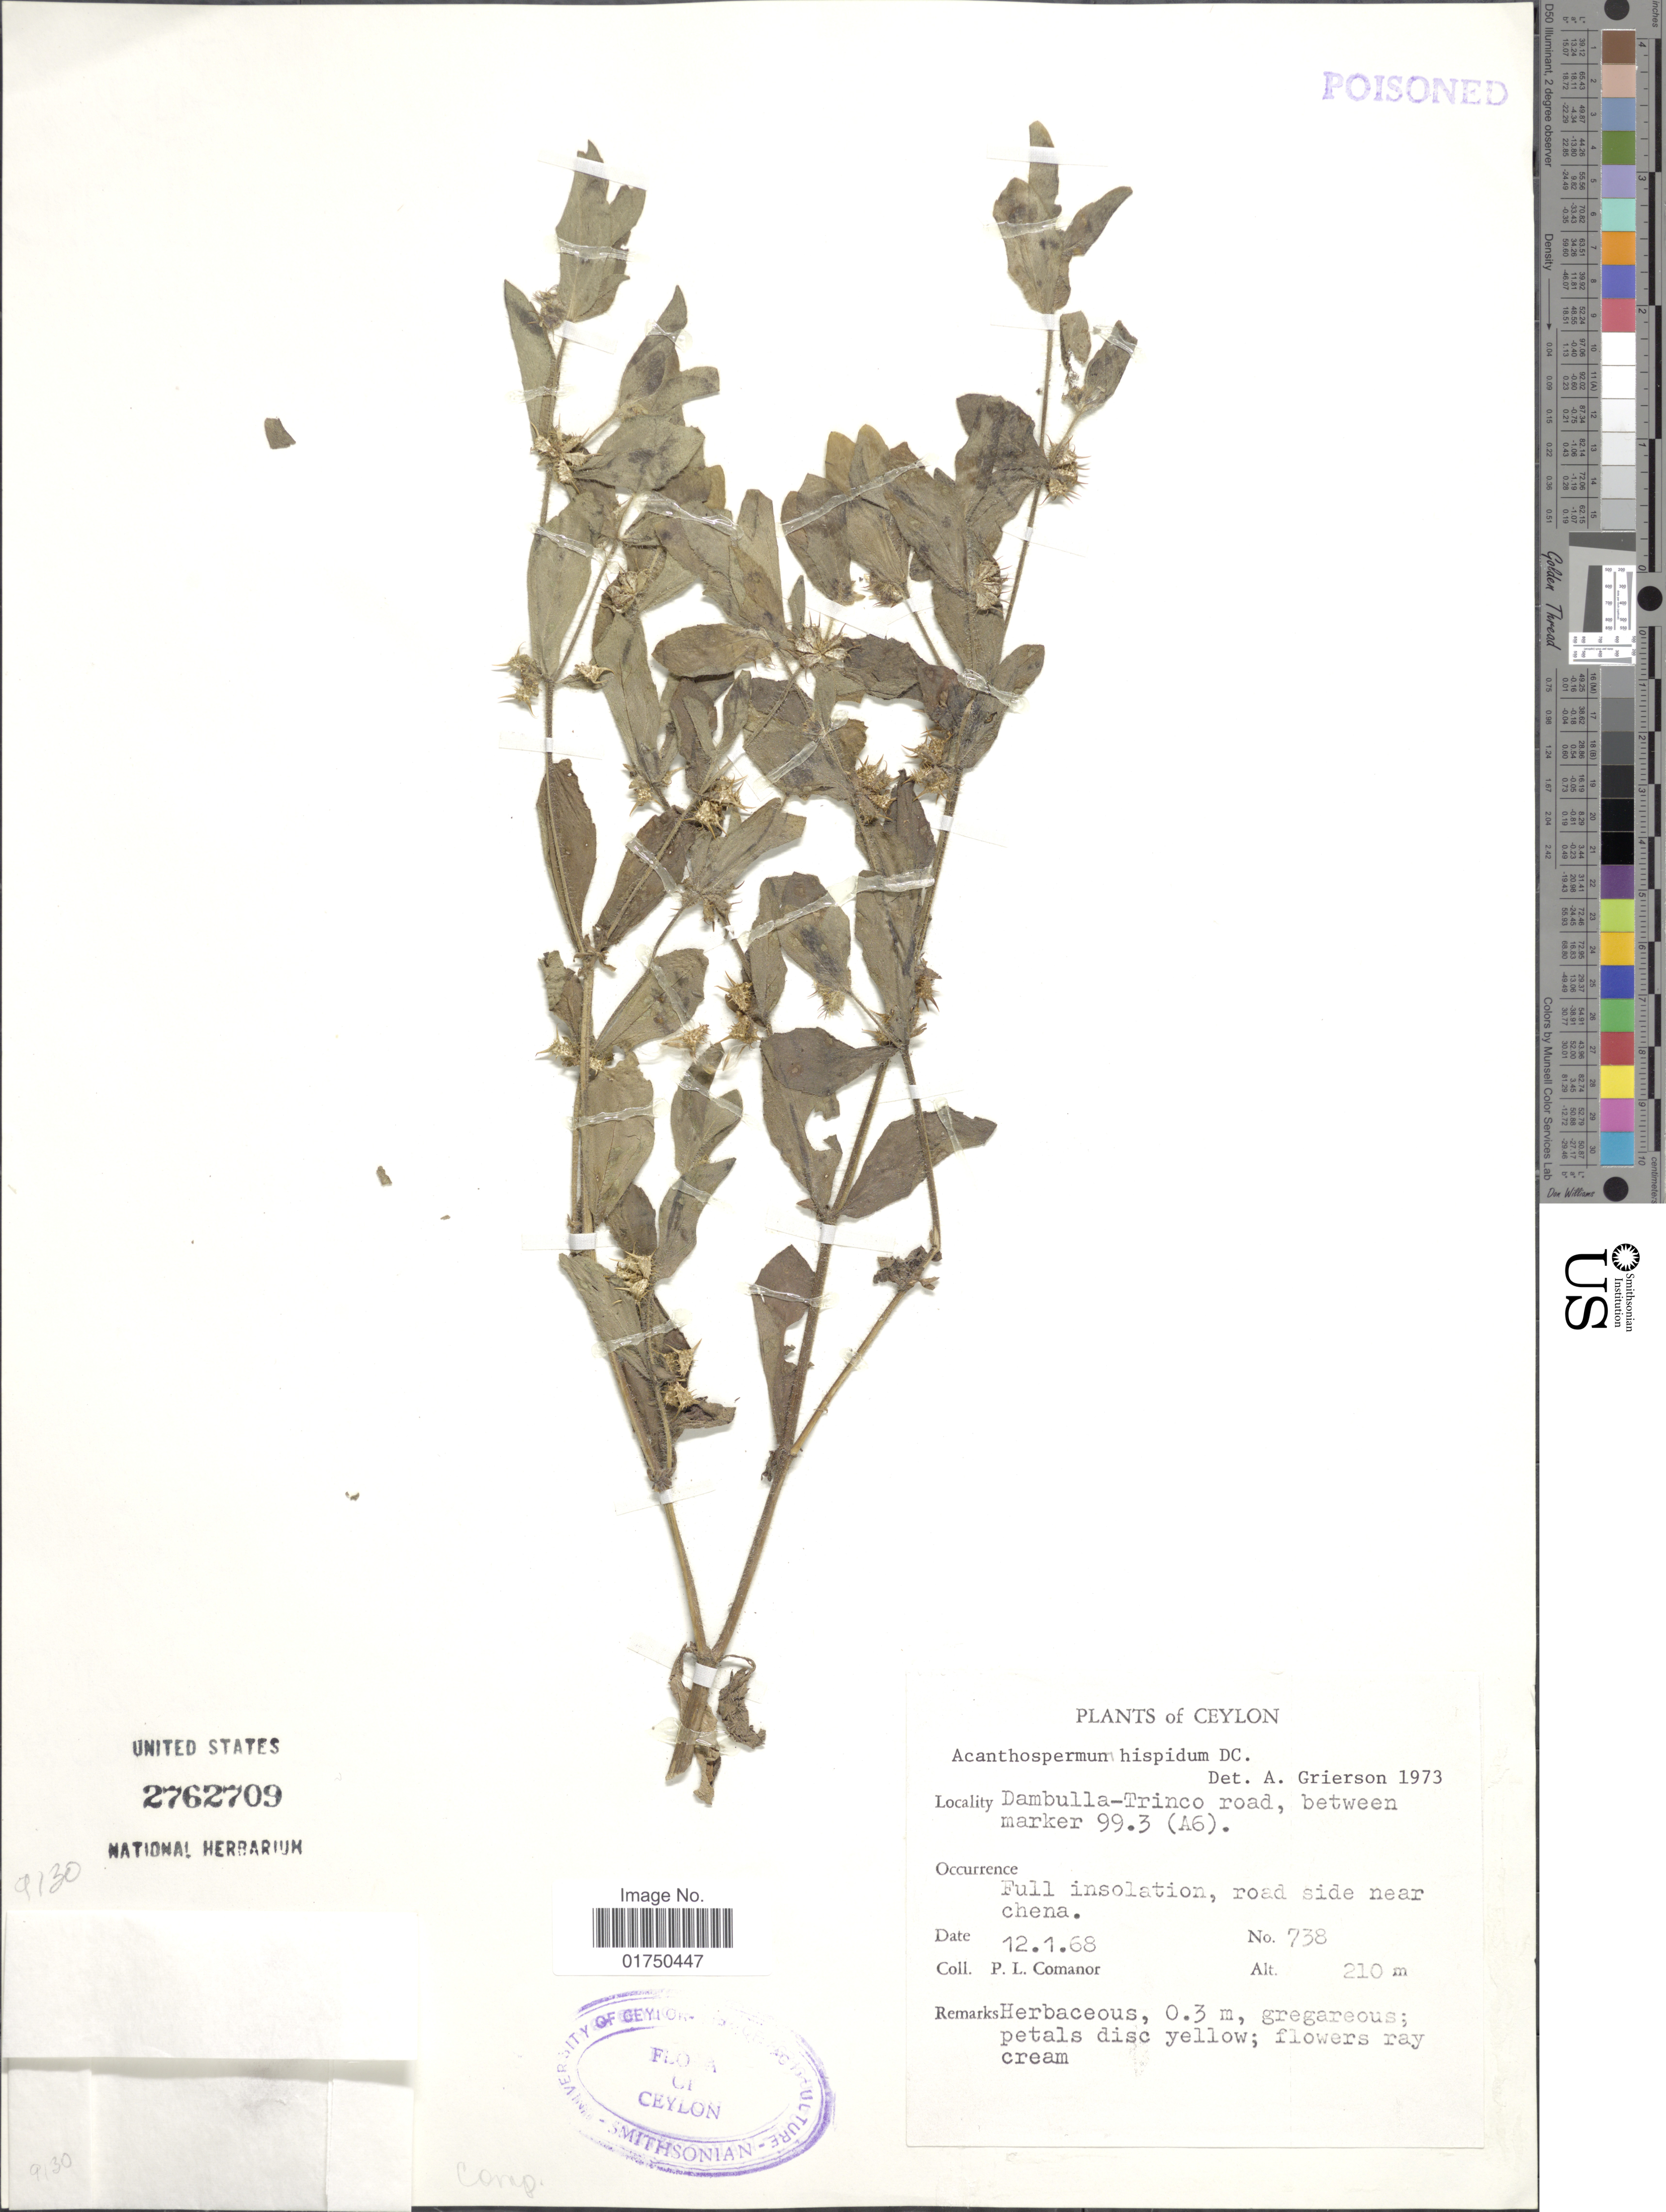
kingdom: Plantae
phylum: Tracheophyta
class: Magnoliopsida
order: Asterales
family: Asteraceae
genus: Acanthospermum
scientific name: Acanthospermum hispidum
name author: DC.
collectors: P. Comanor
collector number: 738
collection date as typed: Transcribed d/m/y: 12/1/68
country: Sri Lanka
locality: Ceylon. Dambulla-Trinco road, between marker 99.3 (A6)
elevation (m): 210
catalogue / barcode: US 2762709